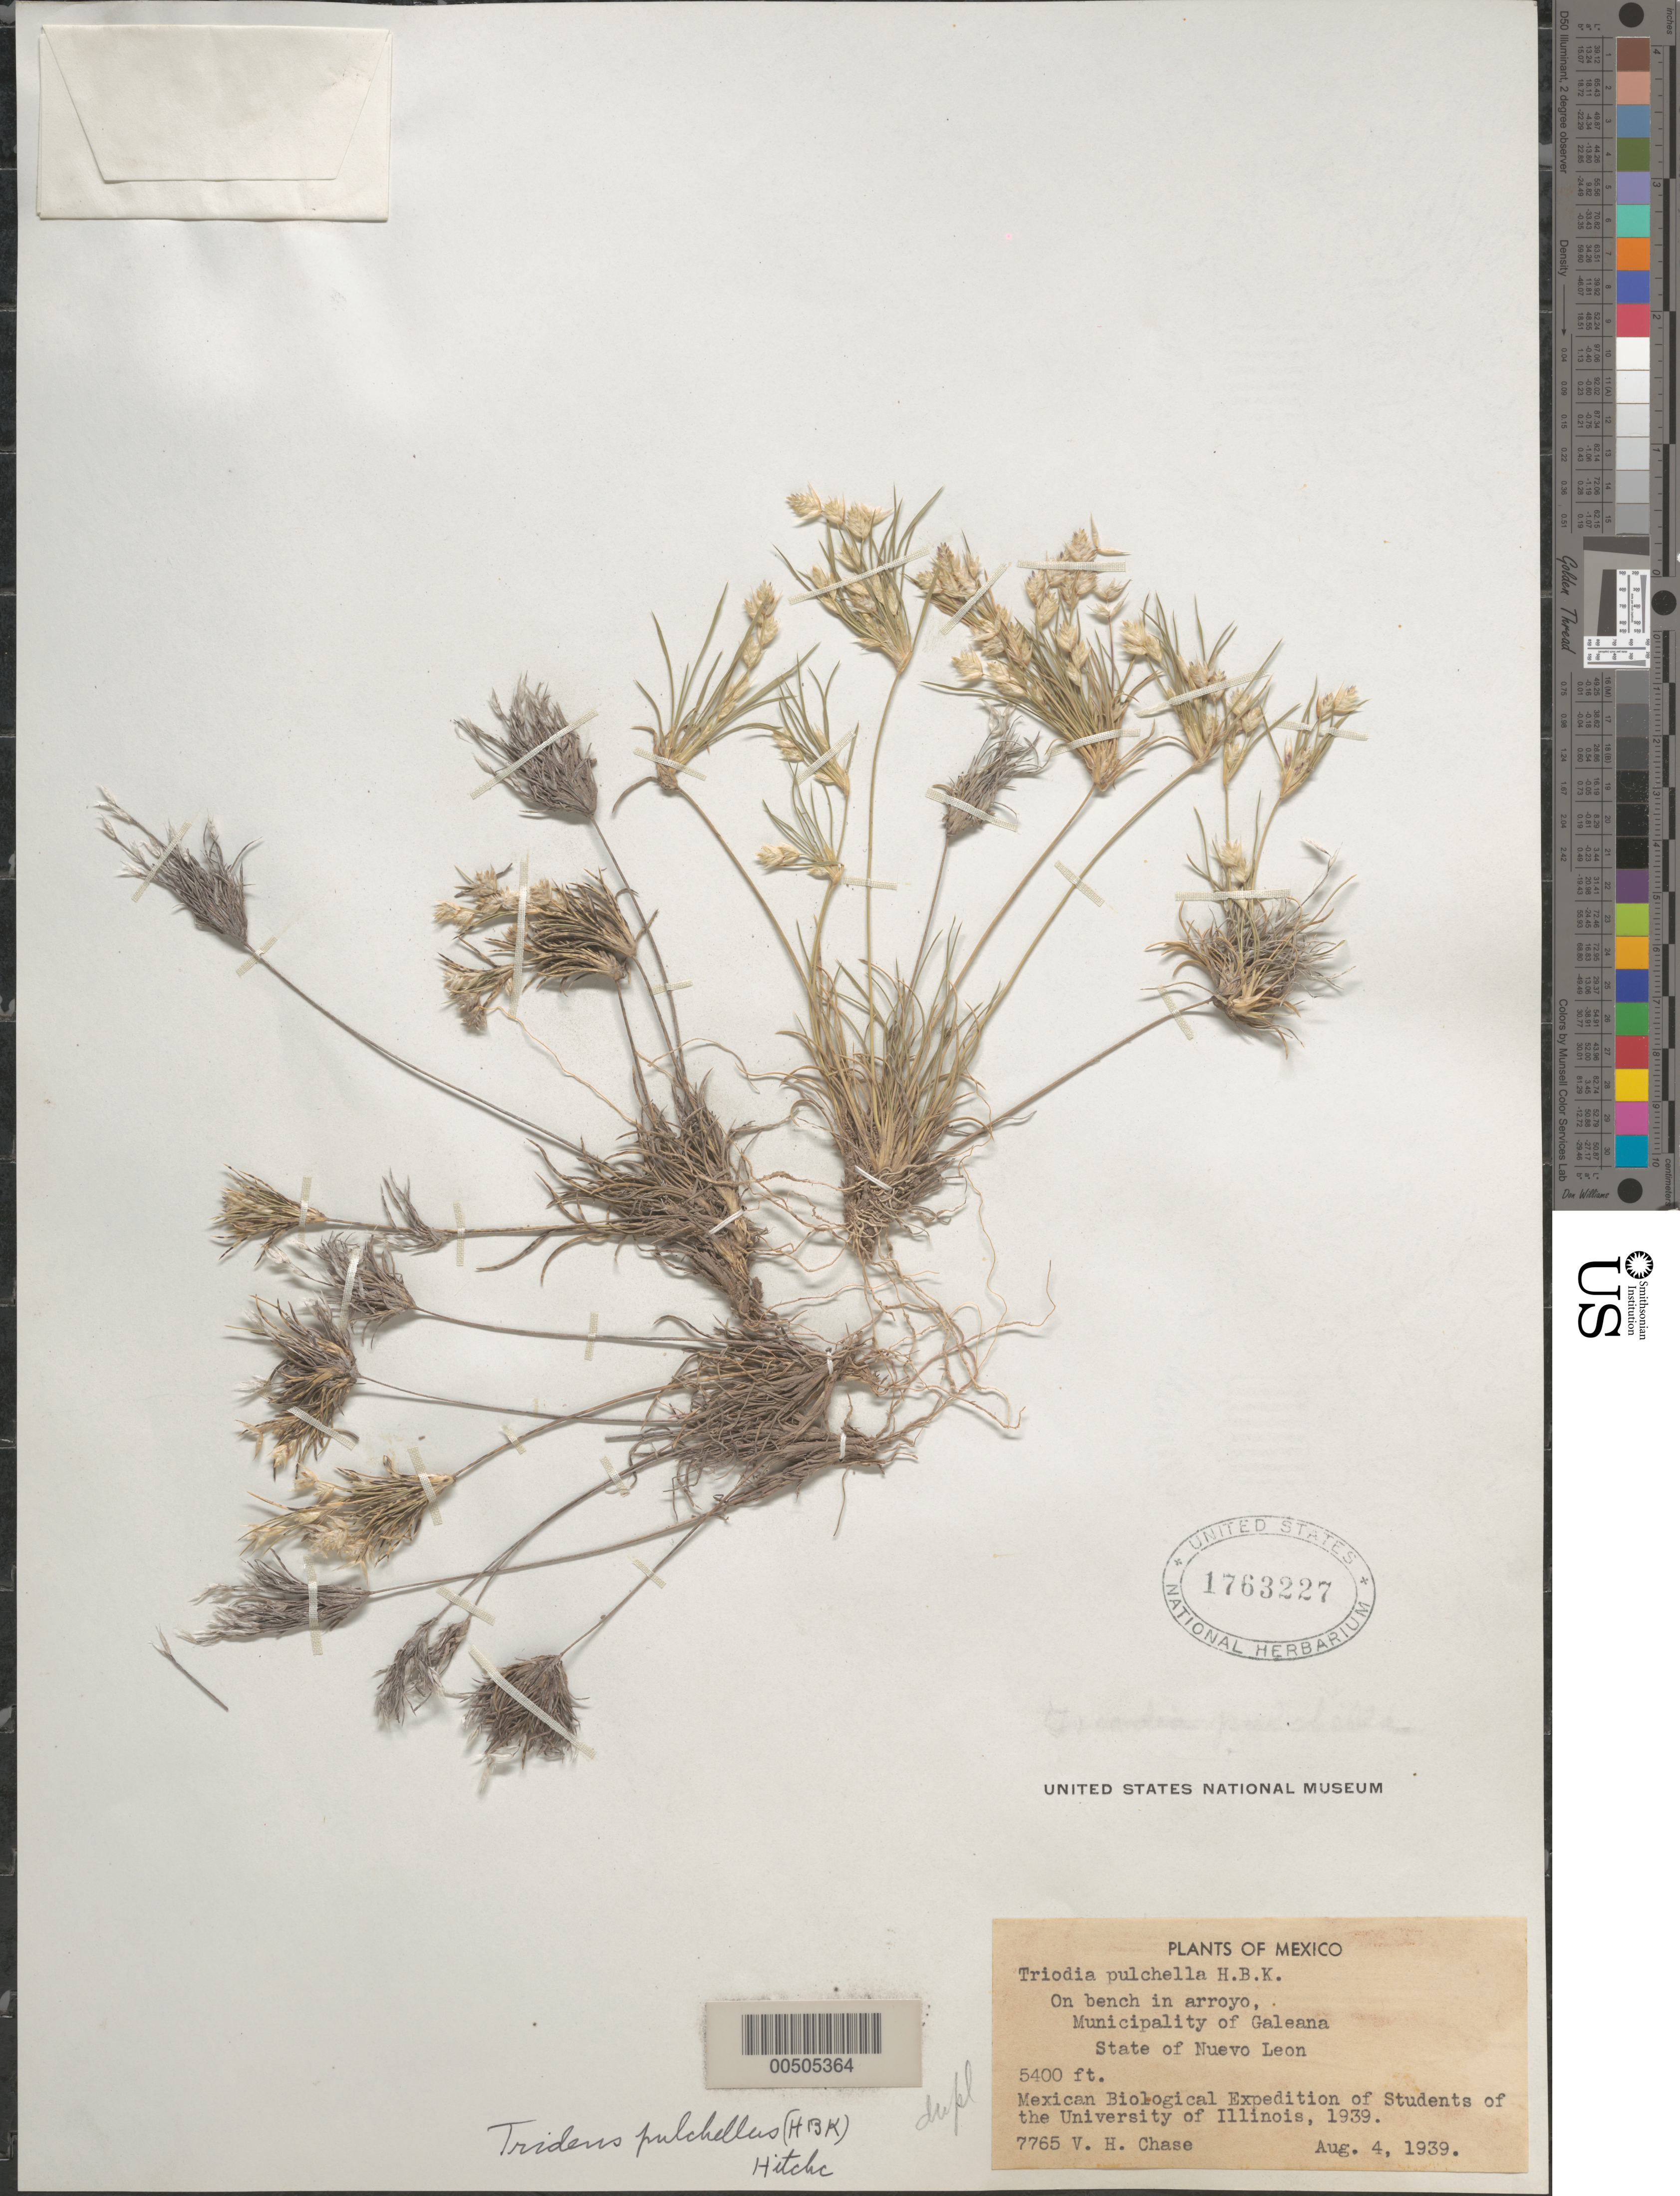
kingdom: Plantae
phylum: Tracheophyta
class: Liliopsida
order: Poales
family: Poaceae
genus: Erioneuron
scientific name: Erioneuron pulchellum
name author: (Kunth) Tateoka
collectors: V. H. Chase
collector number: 7765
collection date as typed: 4 Aug 1939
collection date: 1939-08-04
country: Mexico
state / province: Nuevo León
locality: Galeana Mun.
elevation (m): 1646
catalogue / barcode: US 1763227